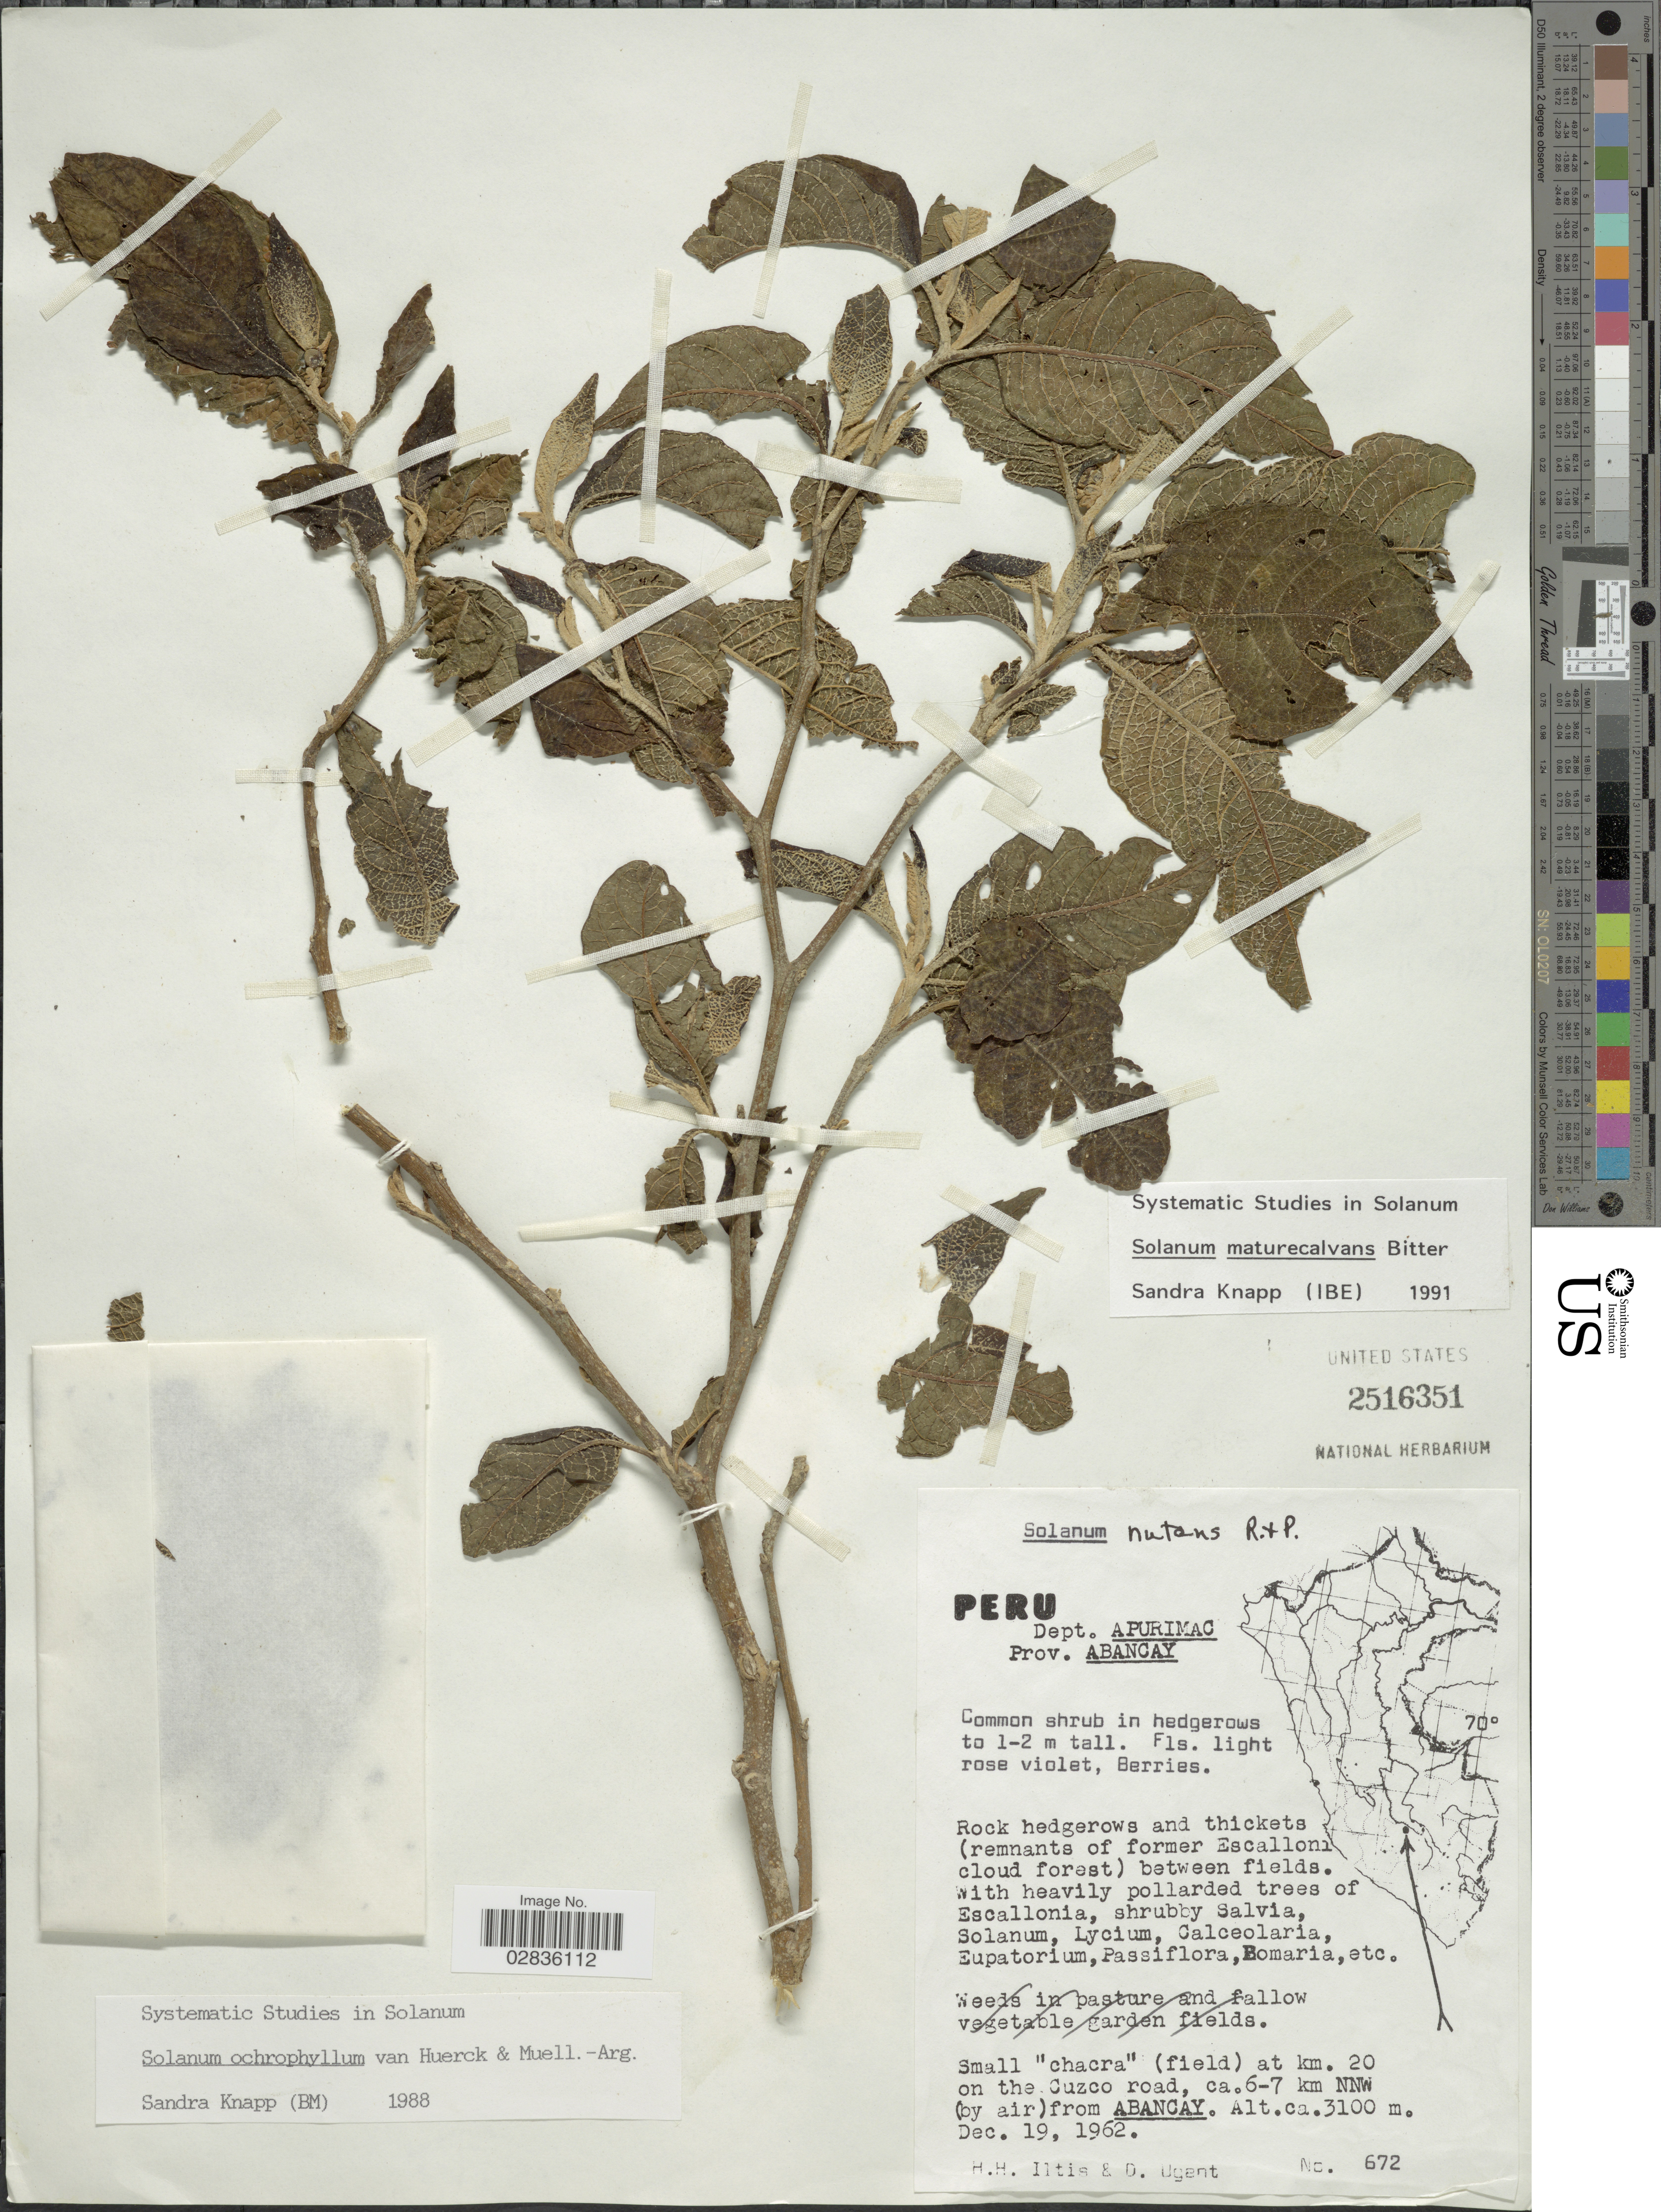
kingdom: Plantae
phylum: Tracheophyta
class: Magnoliopsida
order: Solanales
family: Solanaceae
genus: Solanum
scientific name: Solanum maturecalvans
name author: Bitter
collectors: H. H. Iltis & D. Ugent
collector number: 672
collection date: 1962-12-19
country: Peru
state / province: Apurímac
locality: Dept. Apurimac. Prov. of Abancay. Small "chacra" (field) at km. 20 on the Cuzco road, ca.6-7 km NNW (by air) from Abancay.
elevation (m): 3100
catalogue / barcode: US 2516351